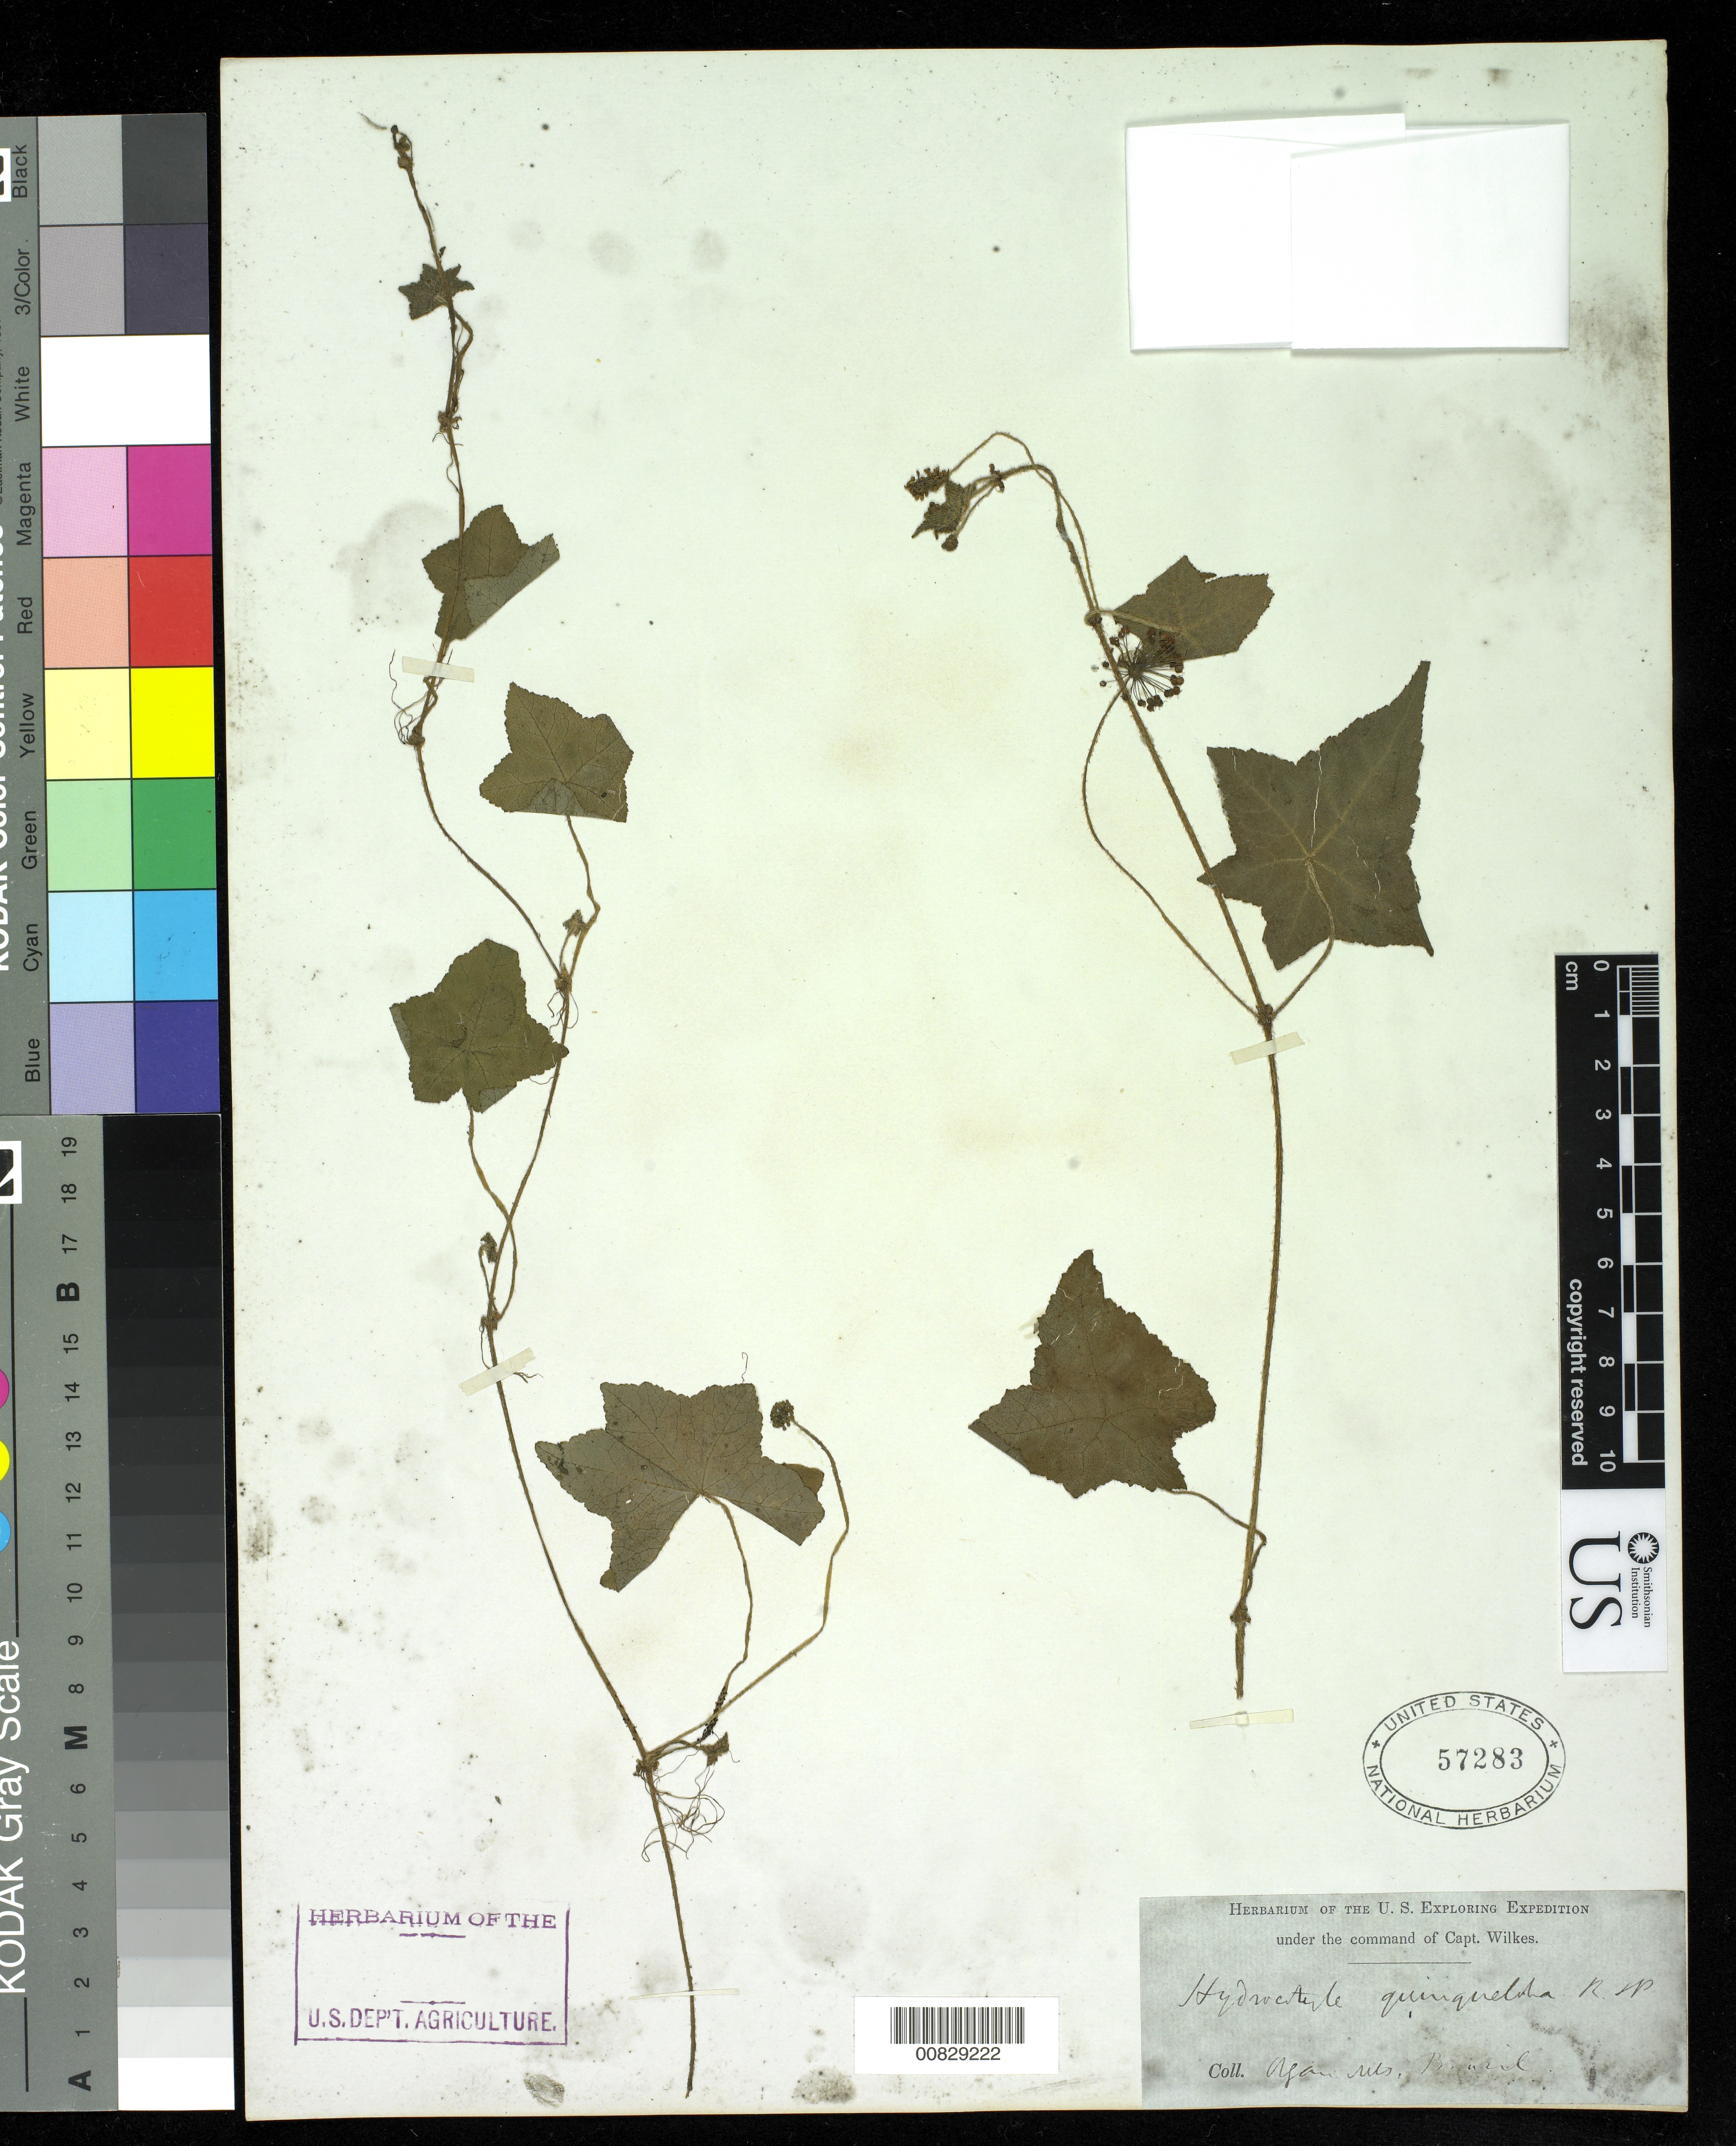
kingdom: Plantae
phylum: Tracheophyta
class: Magnoliopsida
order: Apiales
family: Araliaceae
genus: Hydrocotyle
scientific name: Hydrocotyle quinqueloba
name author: Ruiz & Pav.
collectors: Wilkes Explor. Exped.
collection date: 1838/1842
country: Brazil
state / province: Rio de Janeiro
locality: Organ Mountains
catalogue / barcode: US 57283